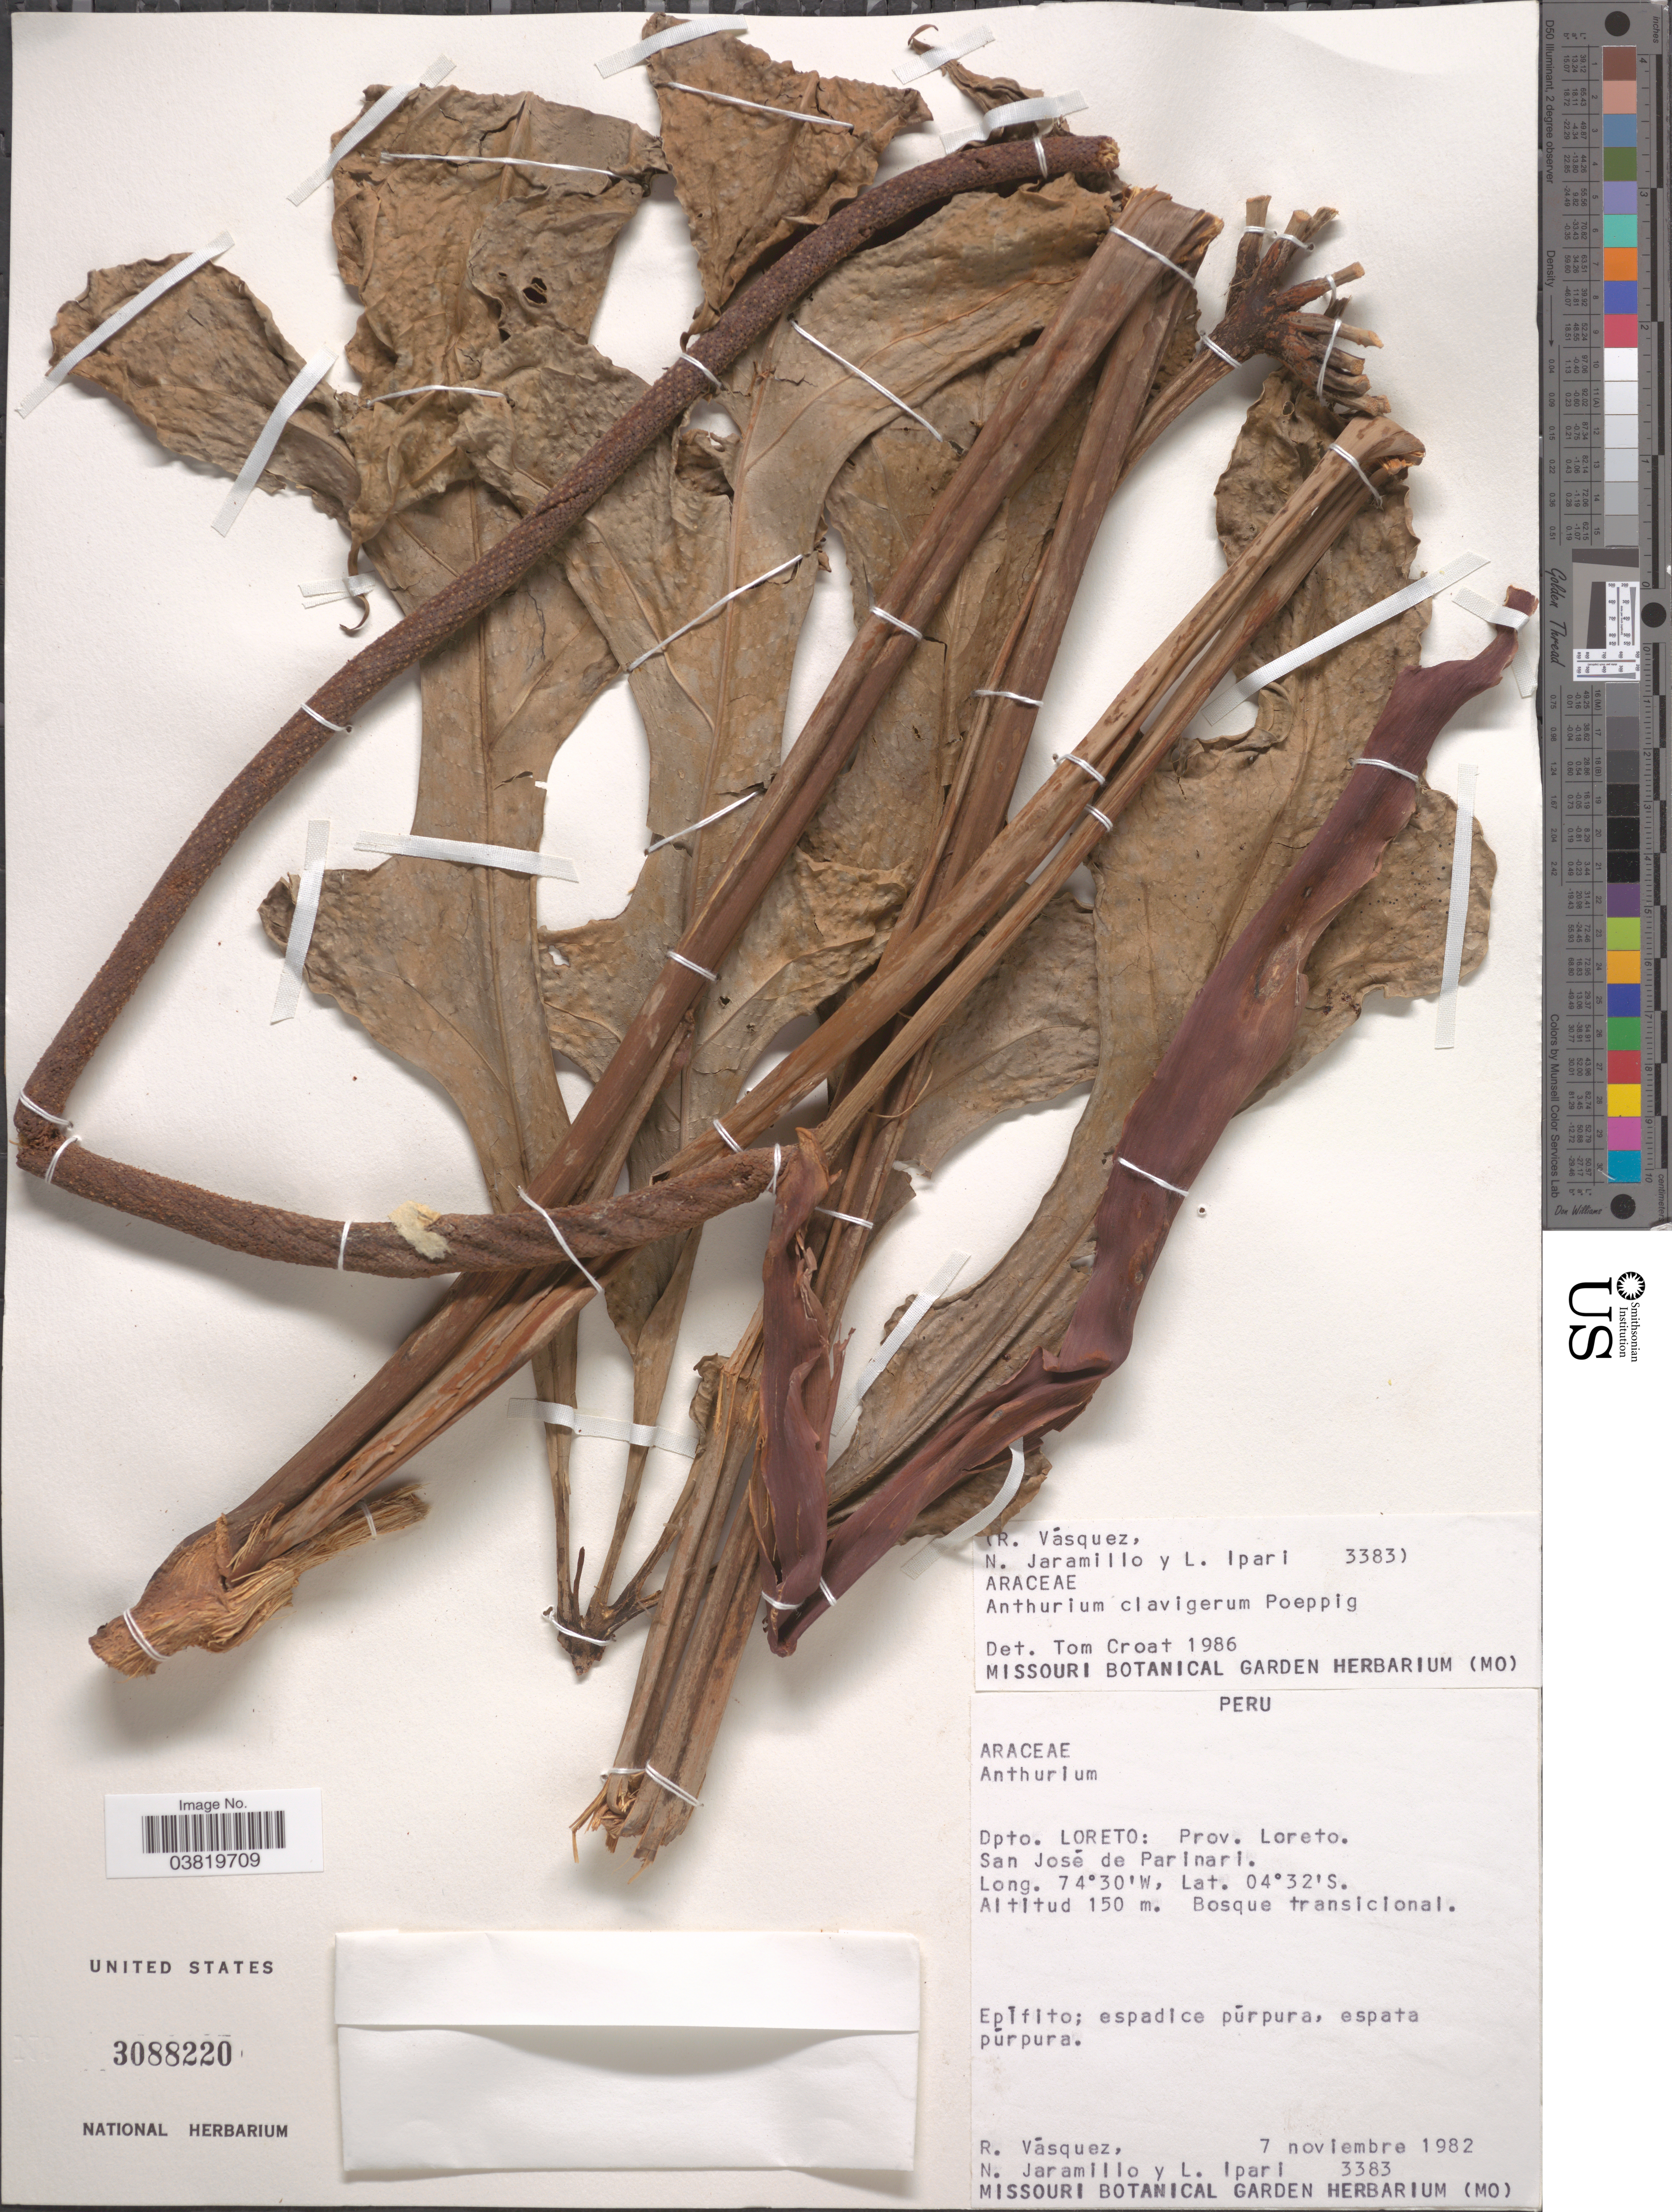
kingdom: Plantae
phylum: Tracheophyta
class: Liliopsida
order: Alismatales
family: Araceae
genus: Anthurium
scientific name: Anthurium clavigerum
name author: Poepp. & Endl.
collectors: R. Vásquez, N. Jaramillo & L. Ipari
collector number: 3383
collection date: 1982-11-07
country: Peru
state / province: Loreto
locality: Dpto. Loreto: San José de Parinari.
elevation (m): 150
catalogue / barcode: US 3088220